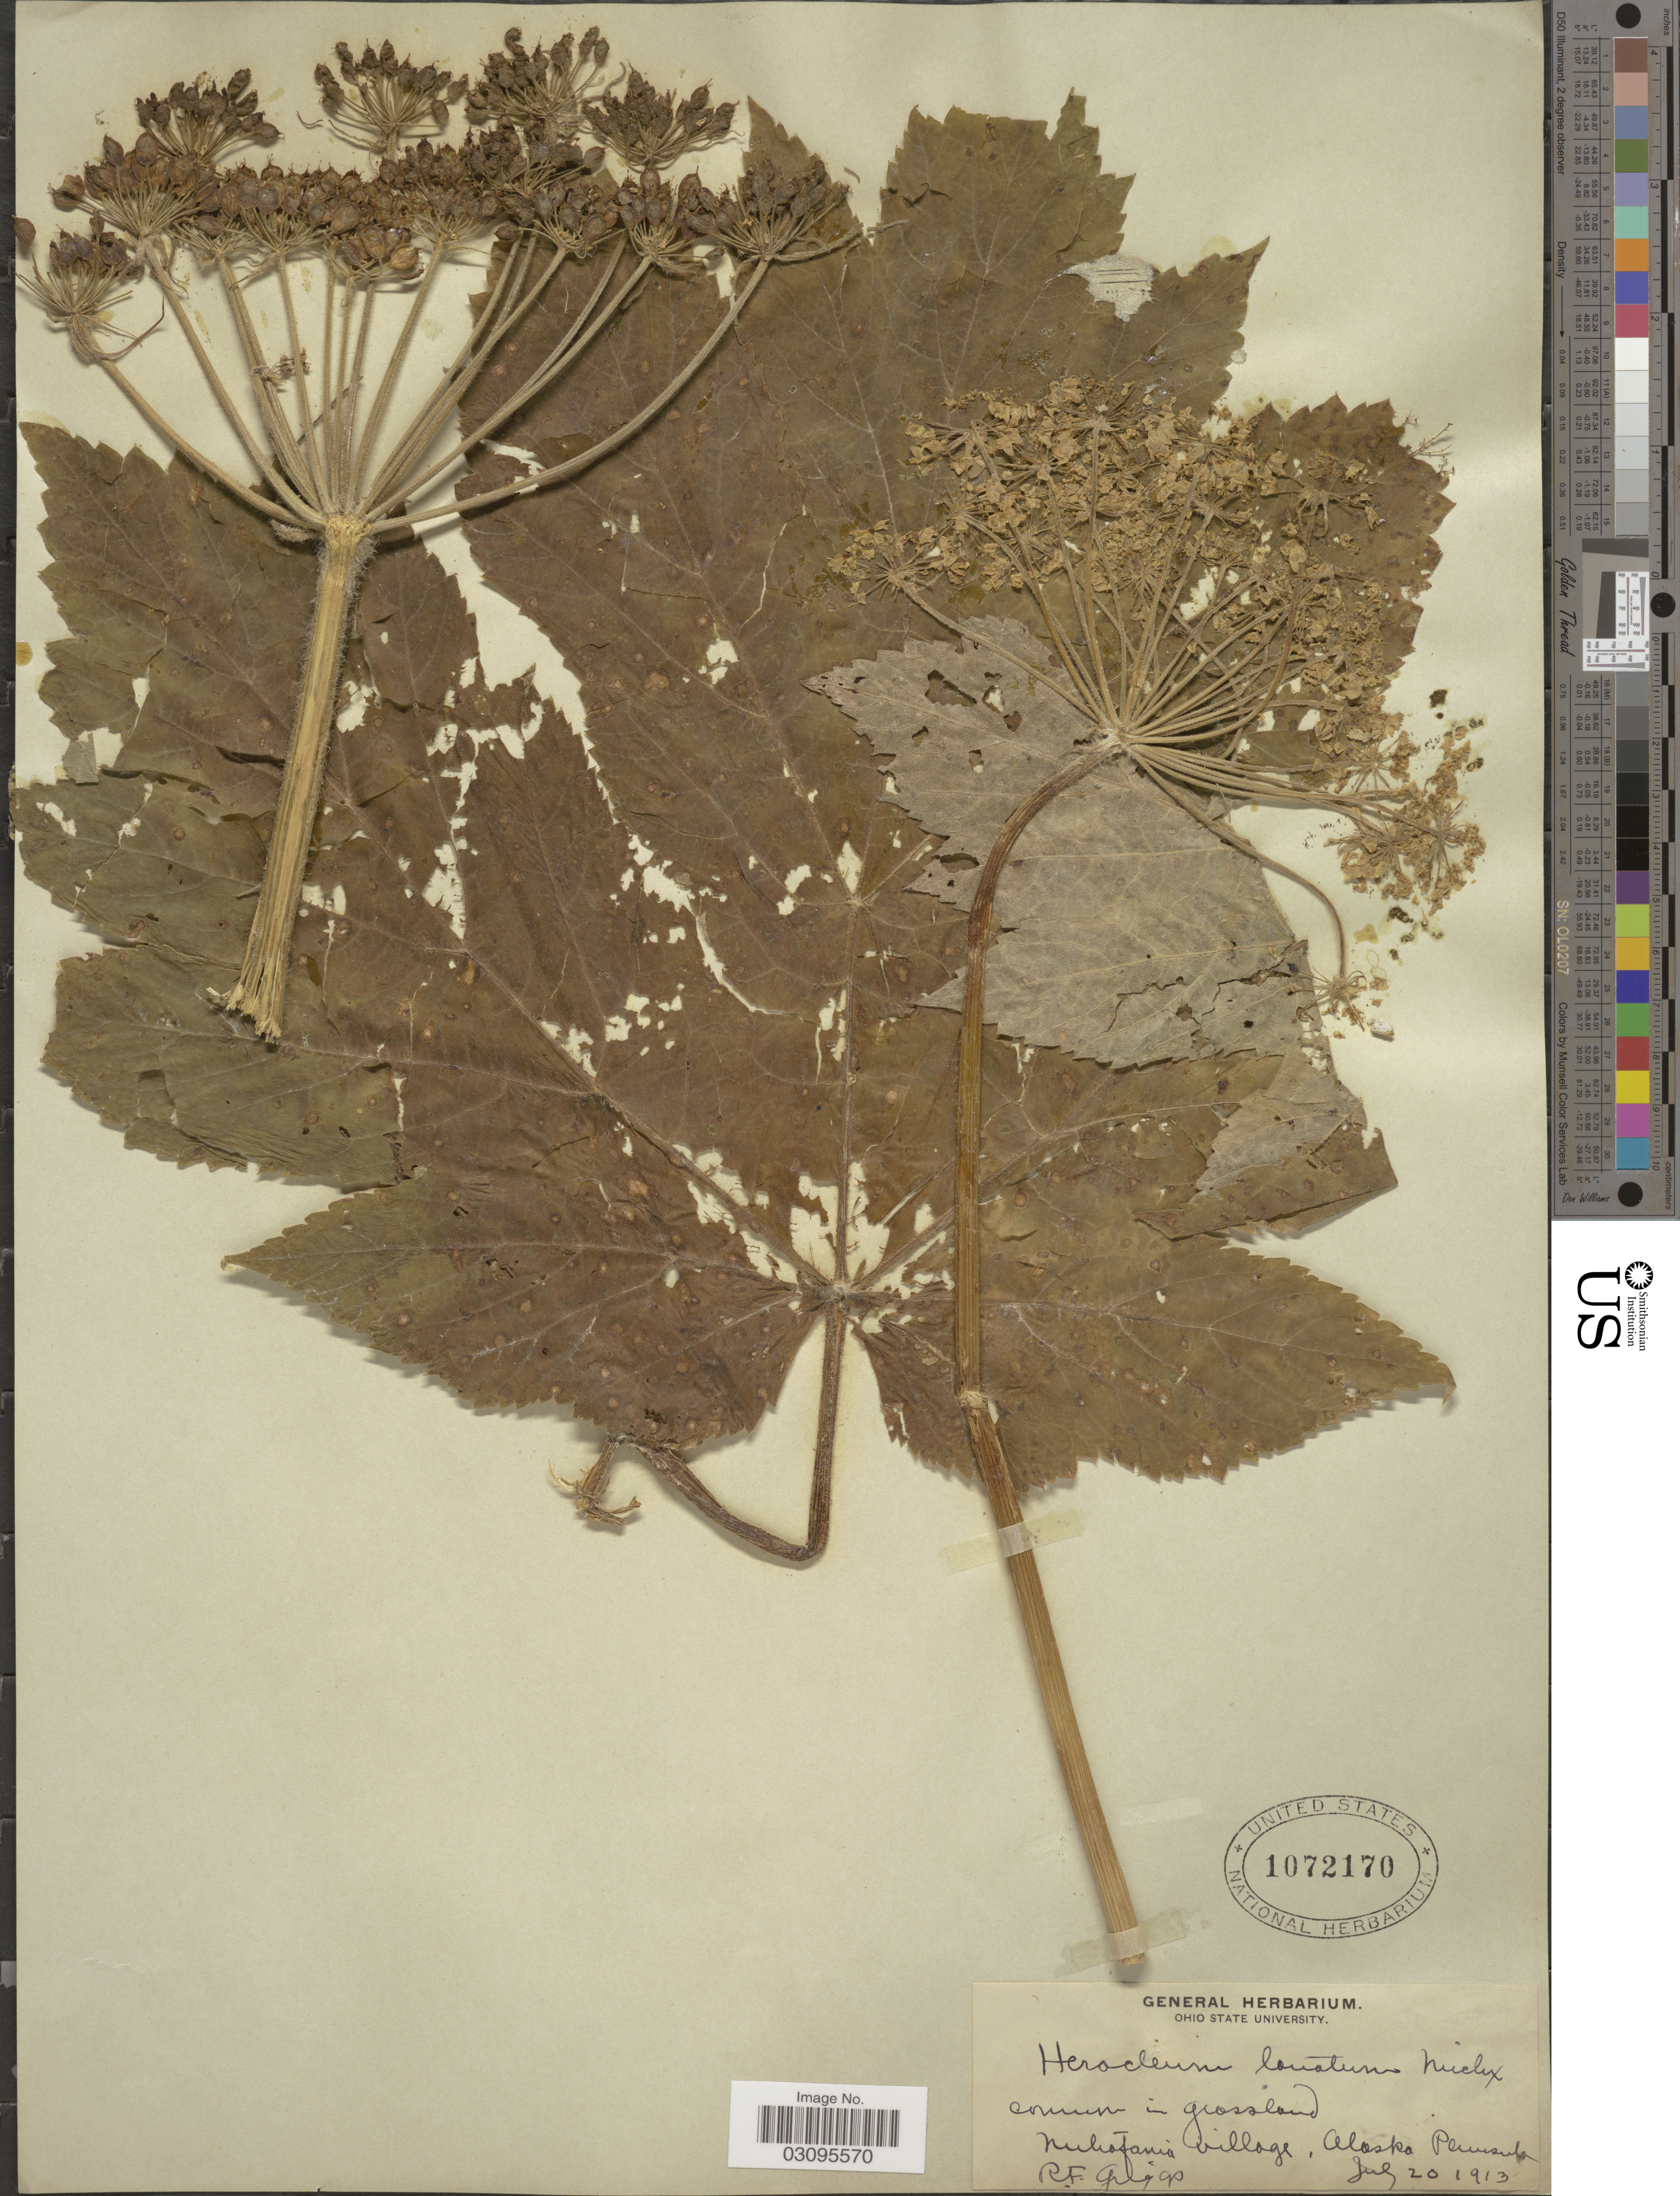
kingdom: Plantae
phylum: Tracheophyta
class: Magnoliopsida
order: Apiales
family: Apiaceae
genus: Heracleum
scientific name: Heracleum lanatum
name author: Michx.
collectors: R. F. Griggs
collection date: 1913-07-20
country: United States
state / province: Alaska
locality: Nuliofania village, Alaska Peninsula.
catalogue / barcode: US 1072170